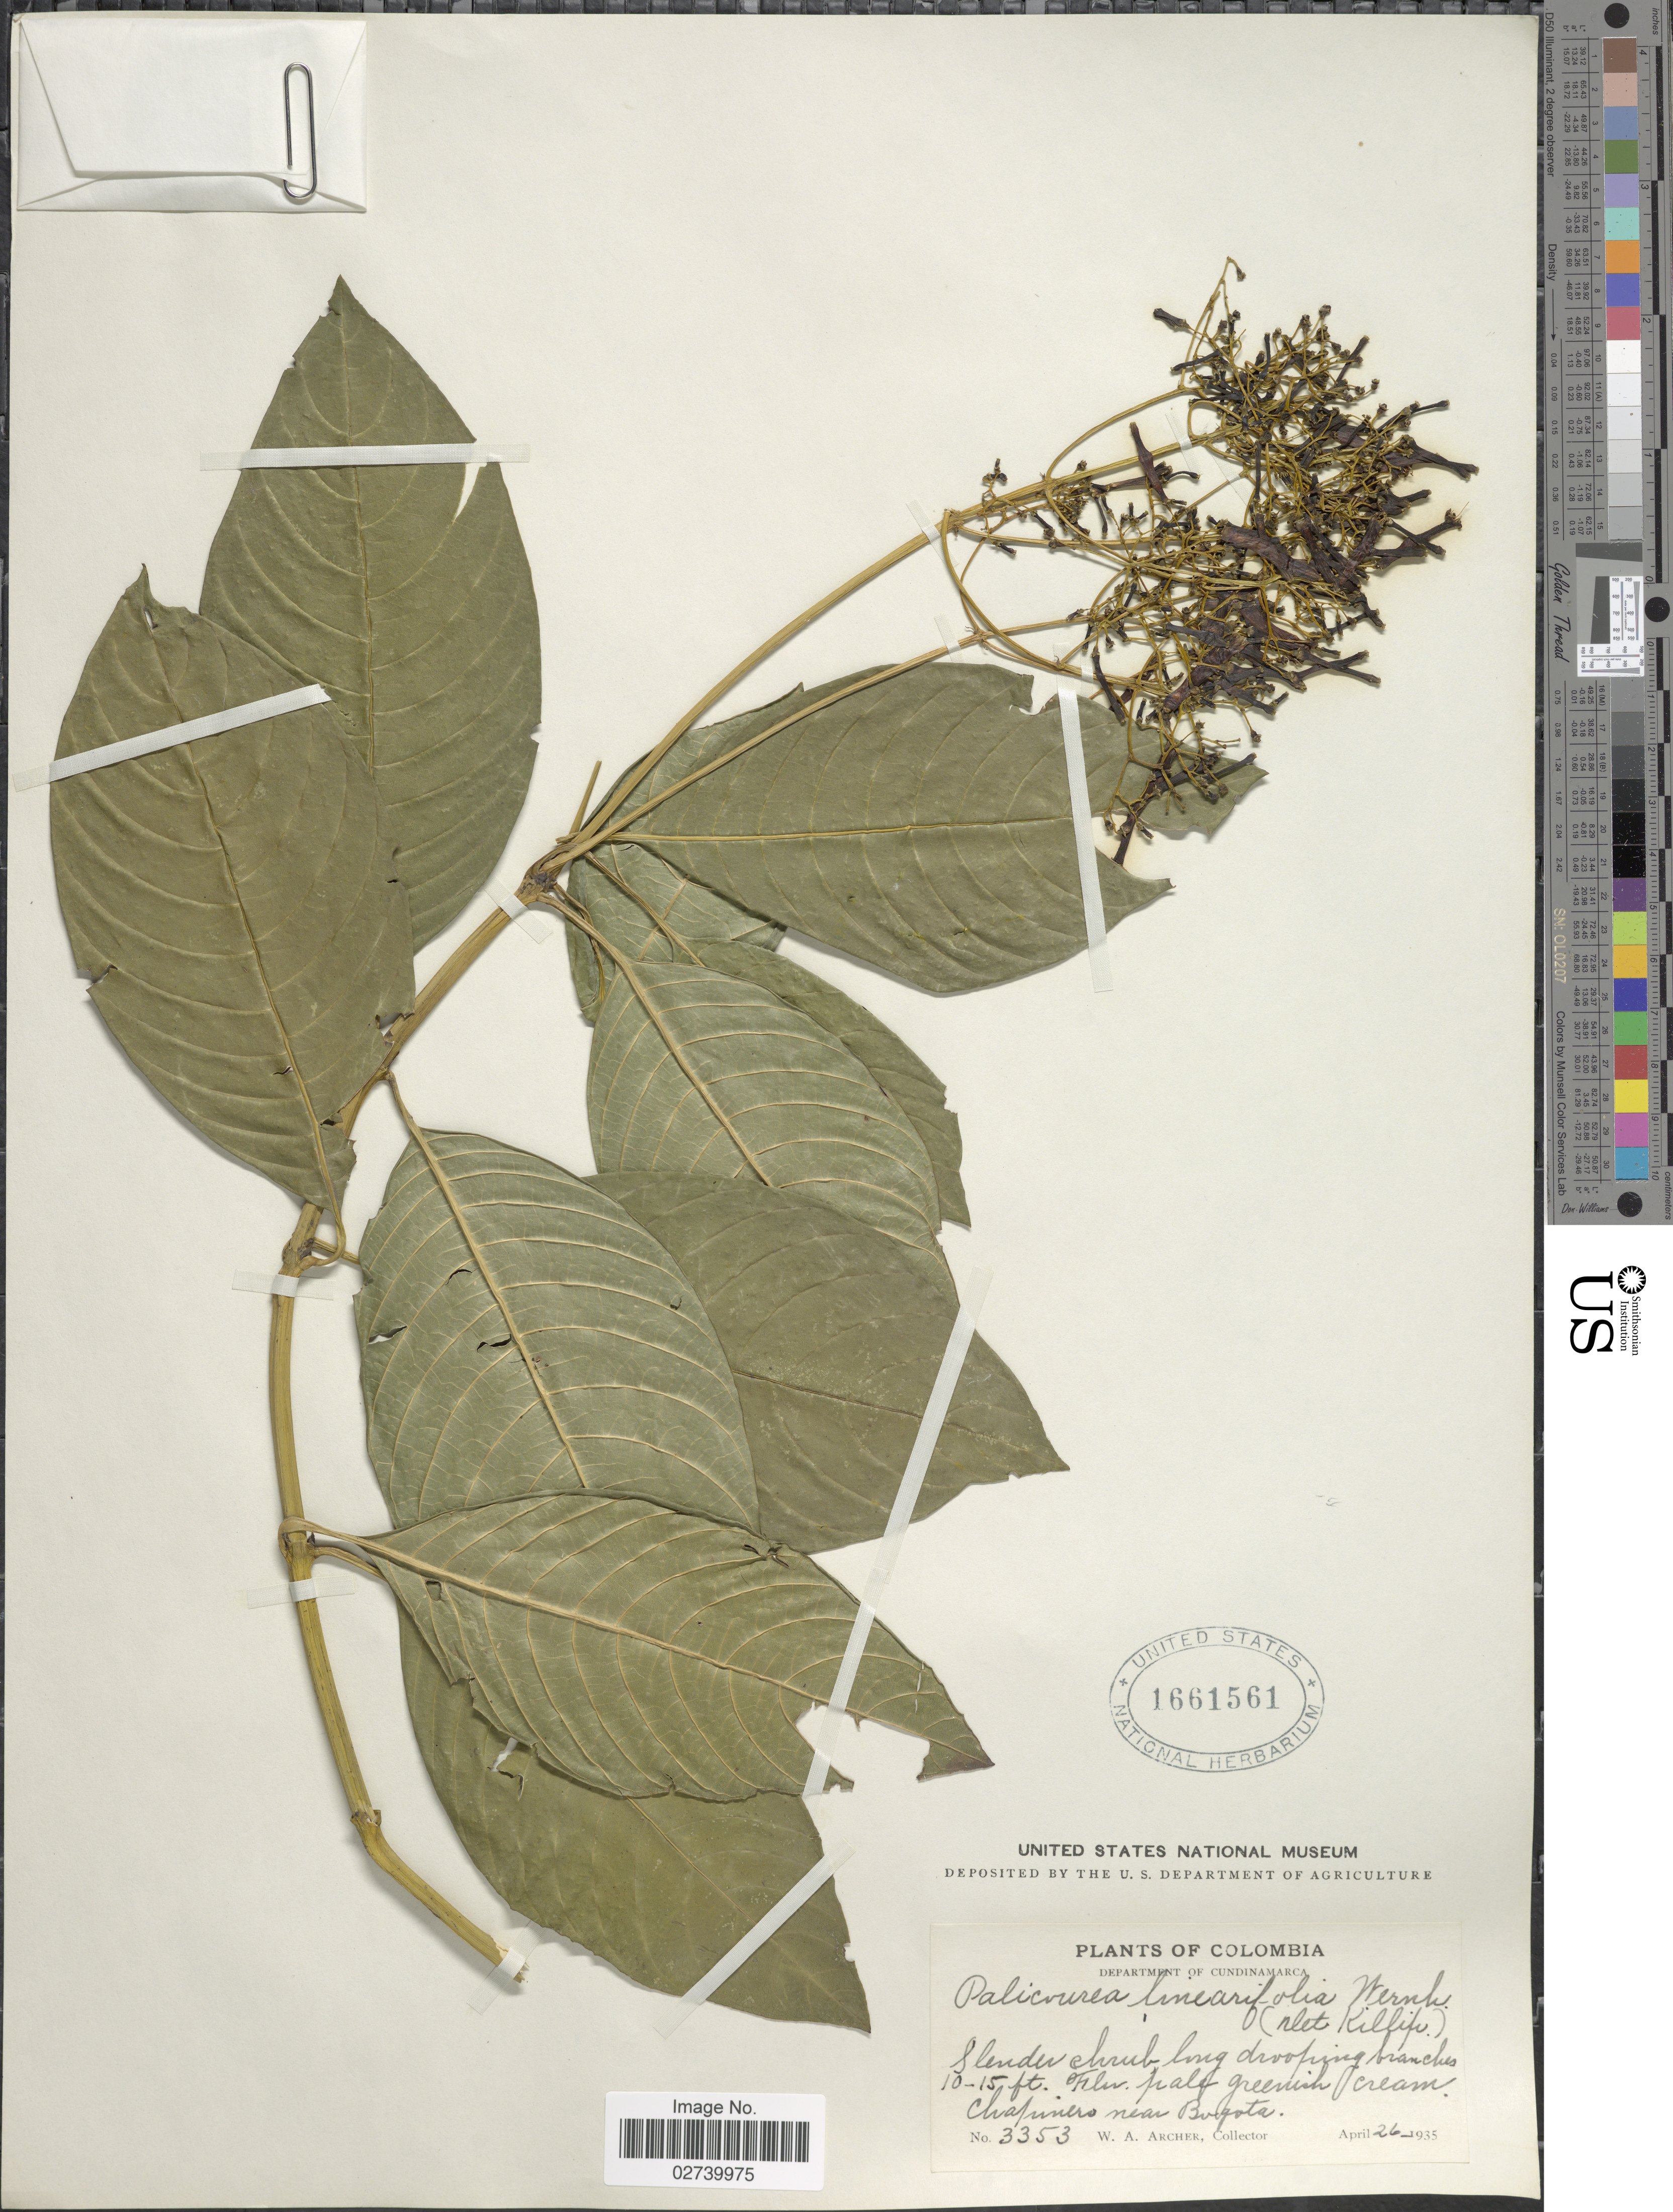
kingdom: Plantae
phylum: Tracheophyta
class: Magnoliopsida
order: Gentianales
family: Rubiaceae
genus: Palicourea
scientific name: Palicourea lineariflora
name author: Wernham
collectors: W. A. Archer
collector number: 3353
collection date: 1935-04-26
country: Colombia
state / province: Cundinamarca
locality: Chapinero near Bogota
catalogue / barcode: US 1661561